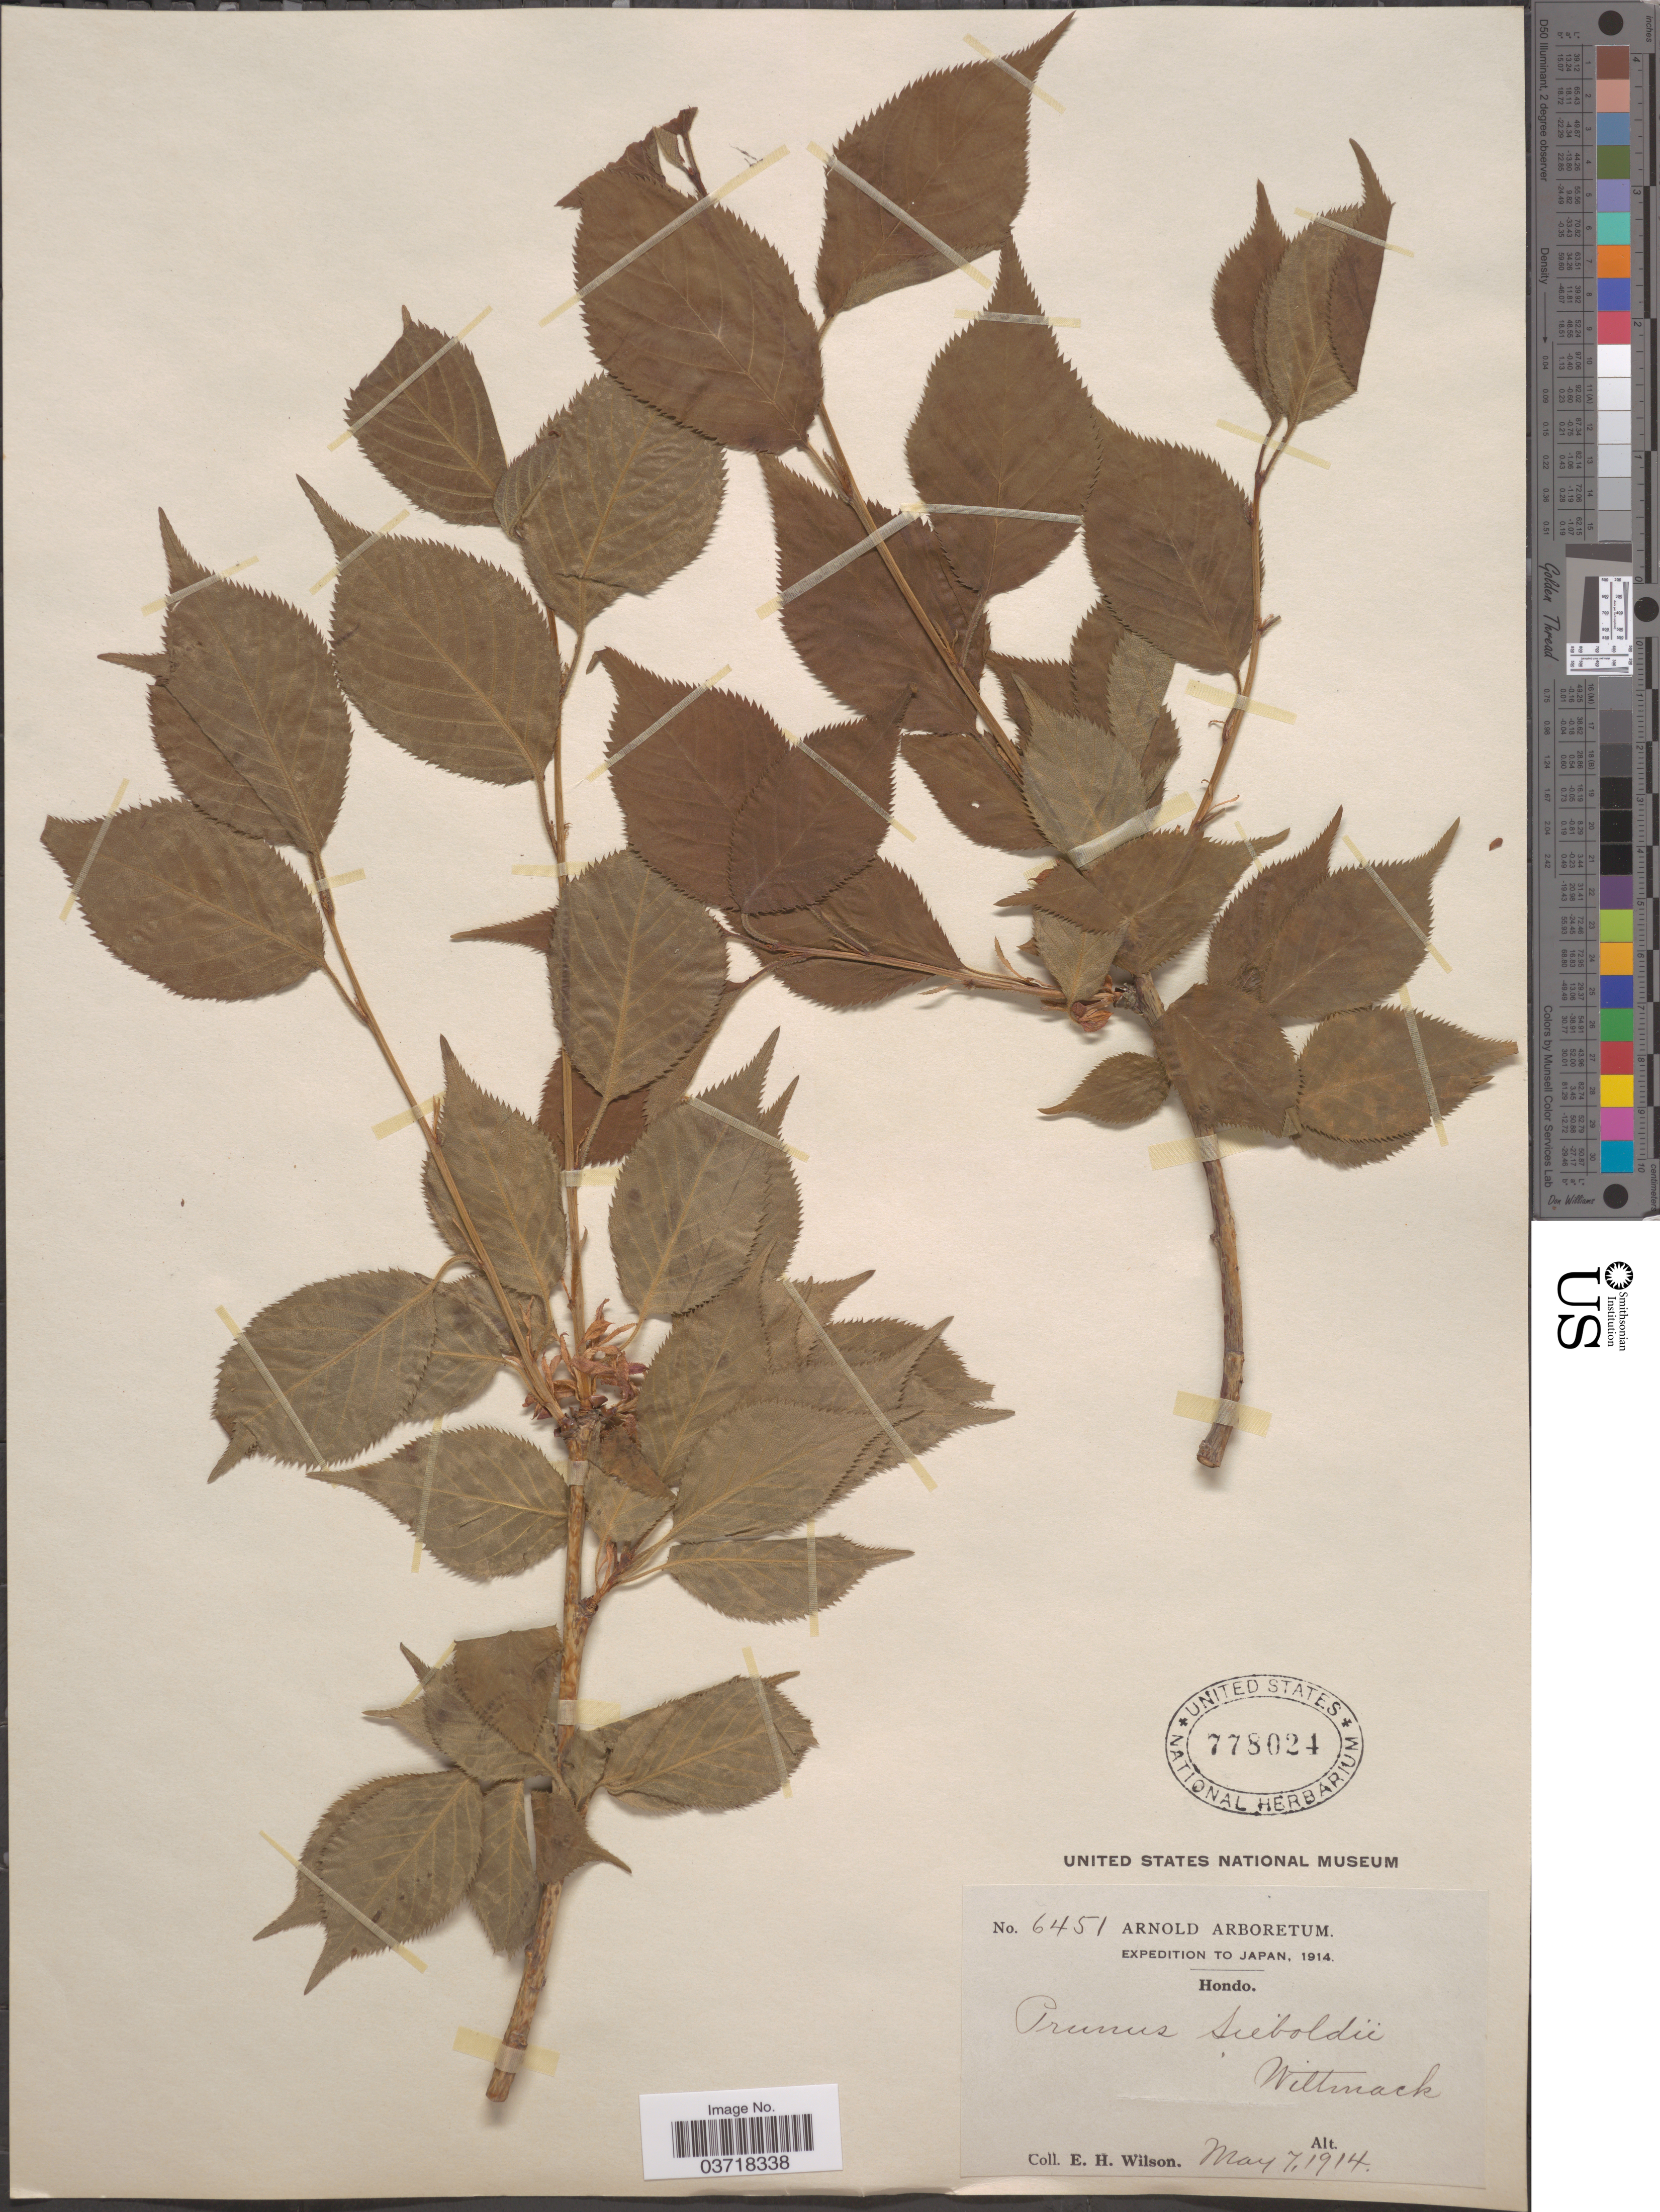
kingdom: Plantae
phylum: Tracheophyta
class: Magnoliopsida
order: Rosales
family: Rosaceae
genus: Prunus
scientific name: Prunus sieboldii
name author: (Carrière) Koidz.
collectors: E. Wilson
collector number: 6451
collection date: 1914-05-07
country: Japan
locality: Hondo.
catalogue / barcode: US 778024